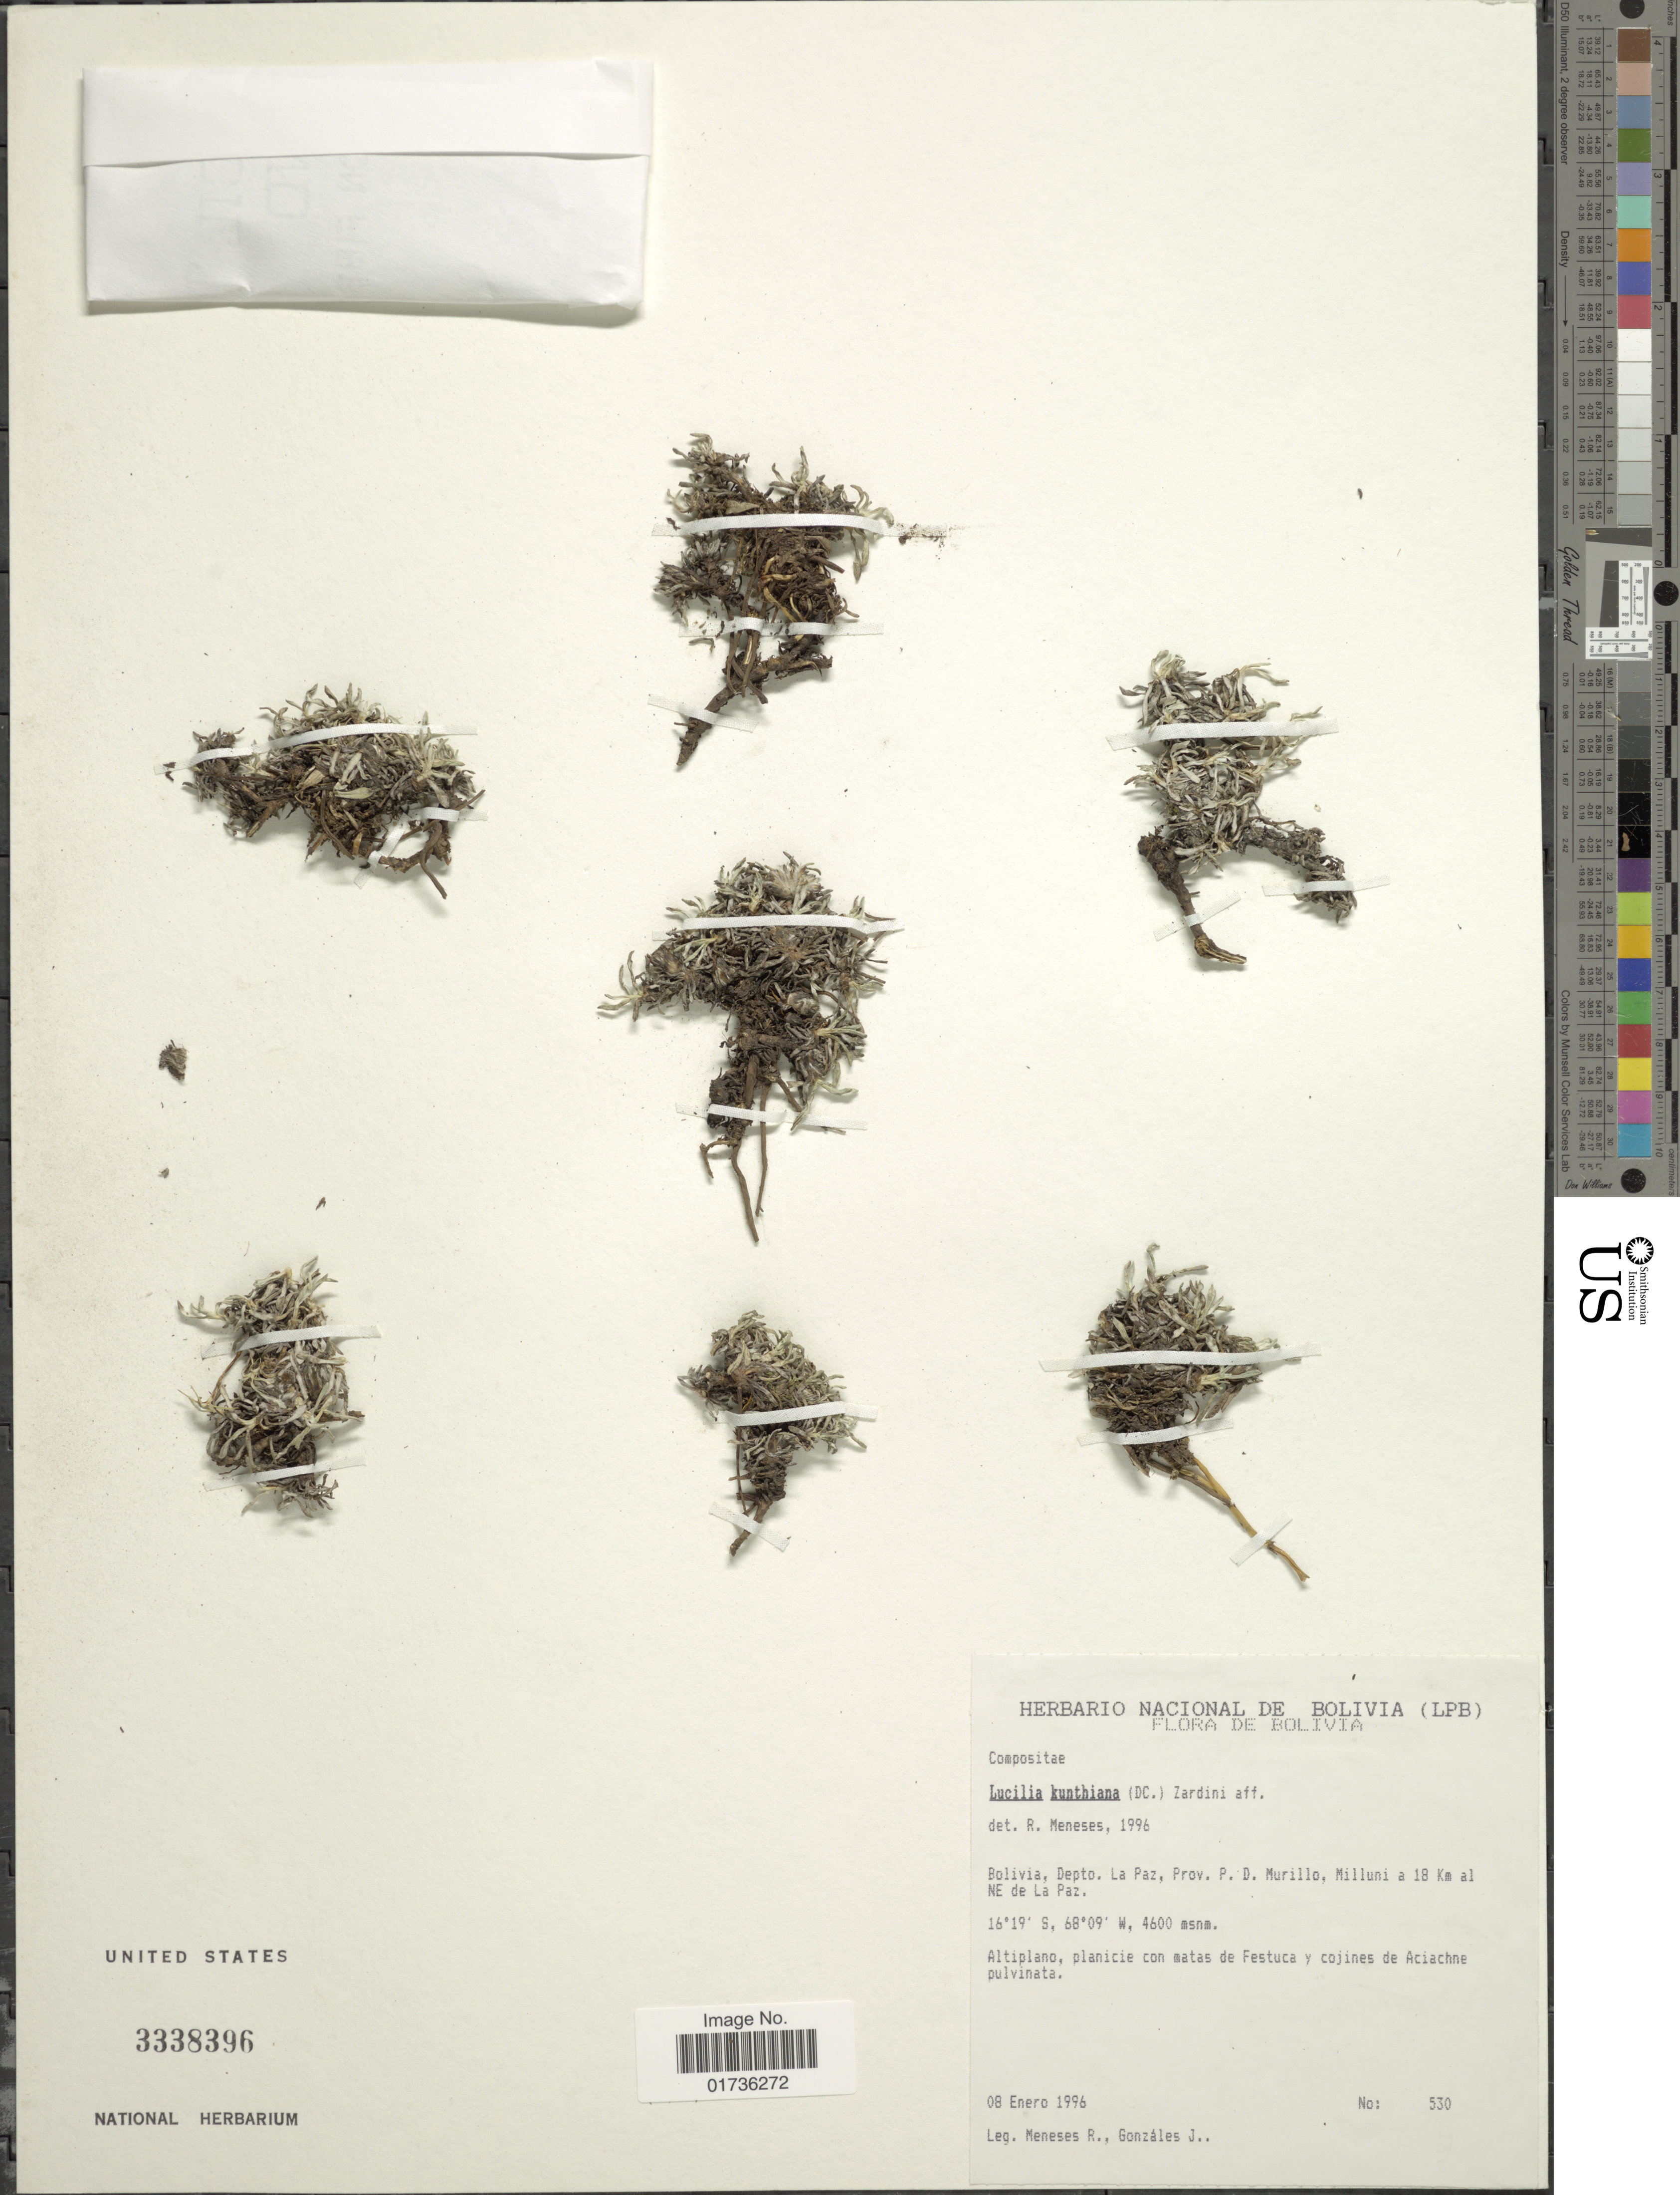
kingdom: Plantae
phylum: Tracheophyta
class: Magnoliopsida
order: Asterales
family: Asteraceae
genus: Lucilia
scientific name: Lucilia kunthiana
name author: (DC.) Zardini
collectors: R. I. Meneses & J. Gonzales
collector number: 530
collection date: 1996-01-08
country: Bolivia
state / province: La Paz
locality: Depto. La Paz, Prov. P.D. Murillo, Milluni a 18 km al NE de La Paz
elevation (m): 4600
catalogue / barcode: US 3338396